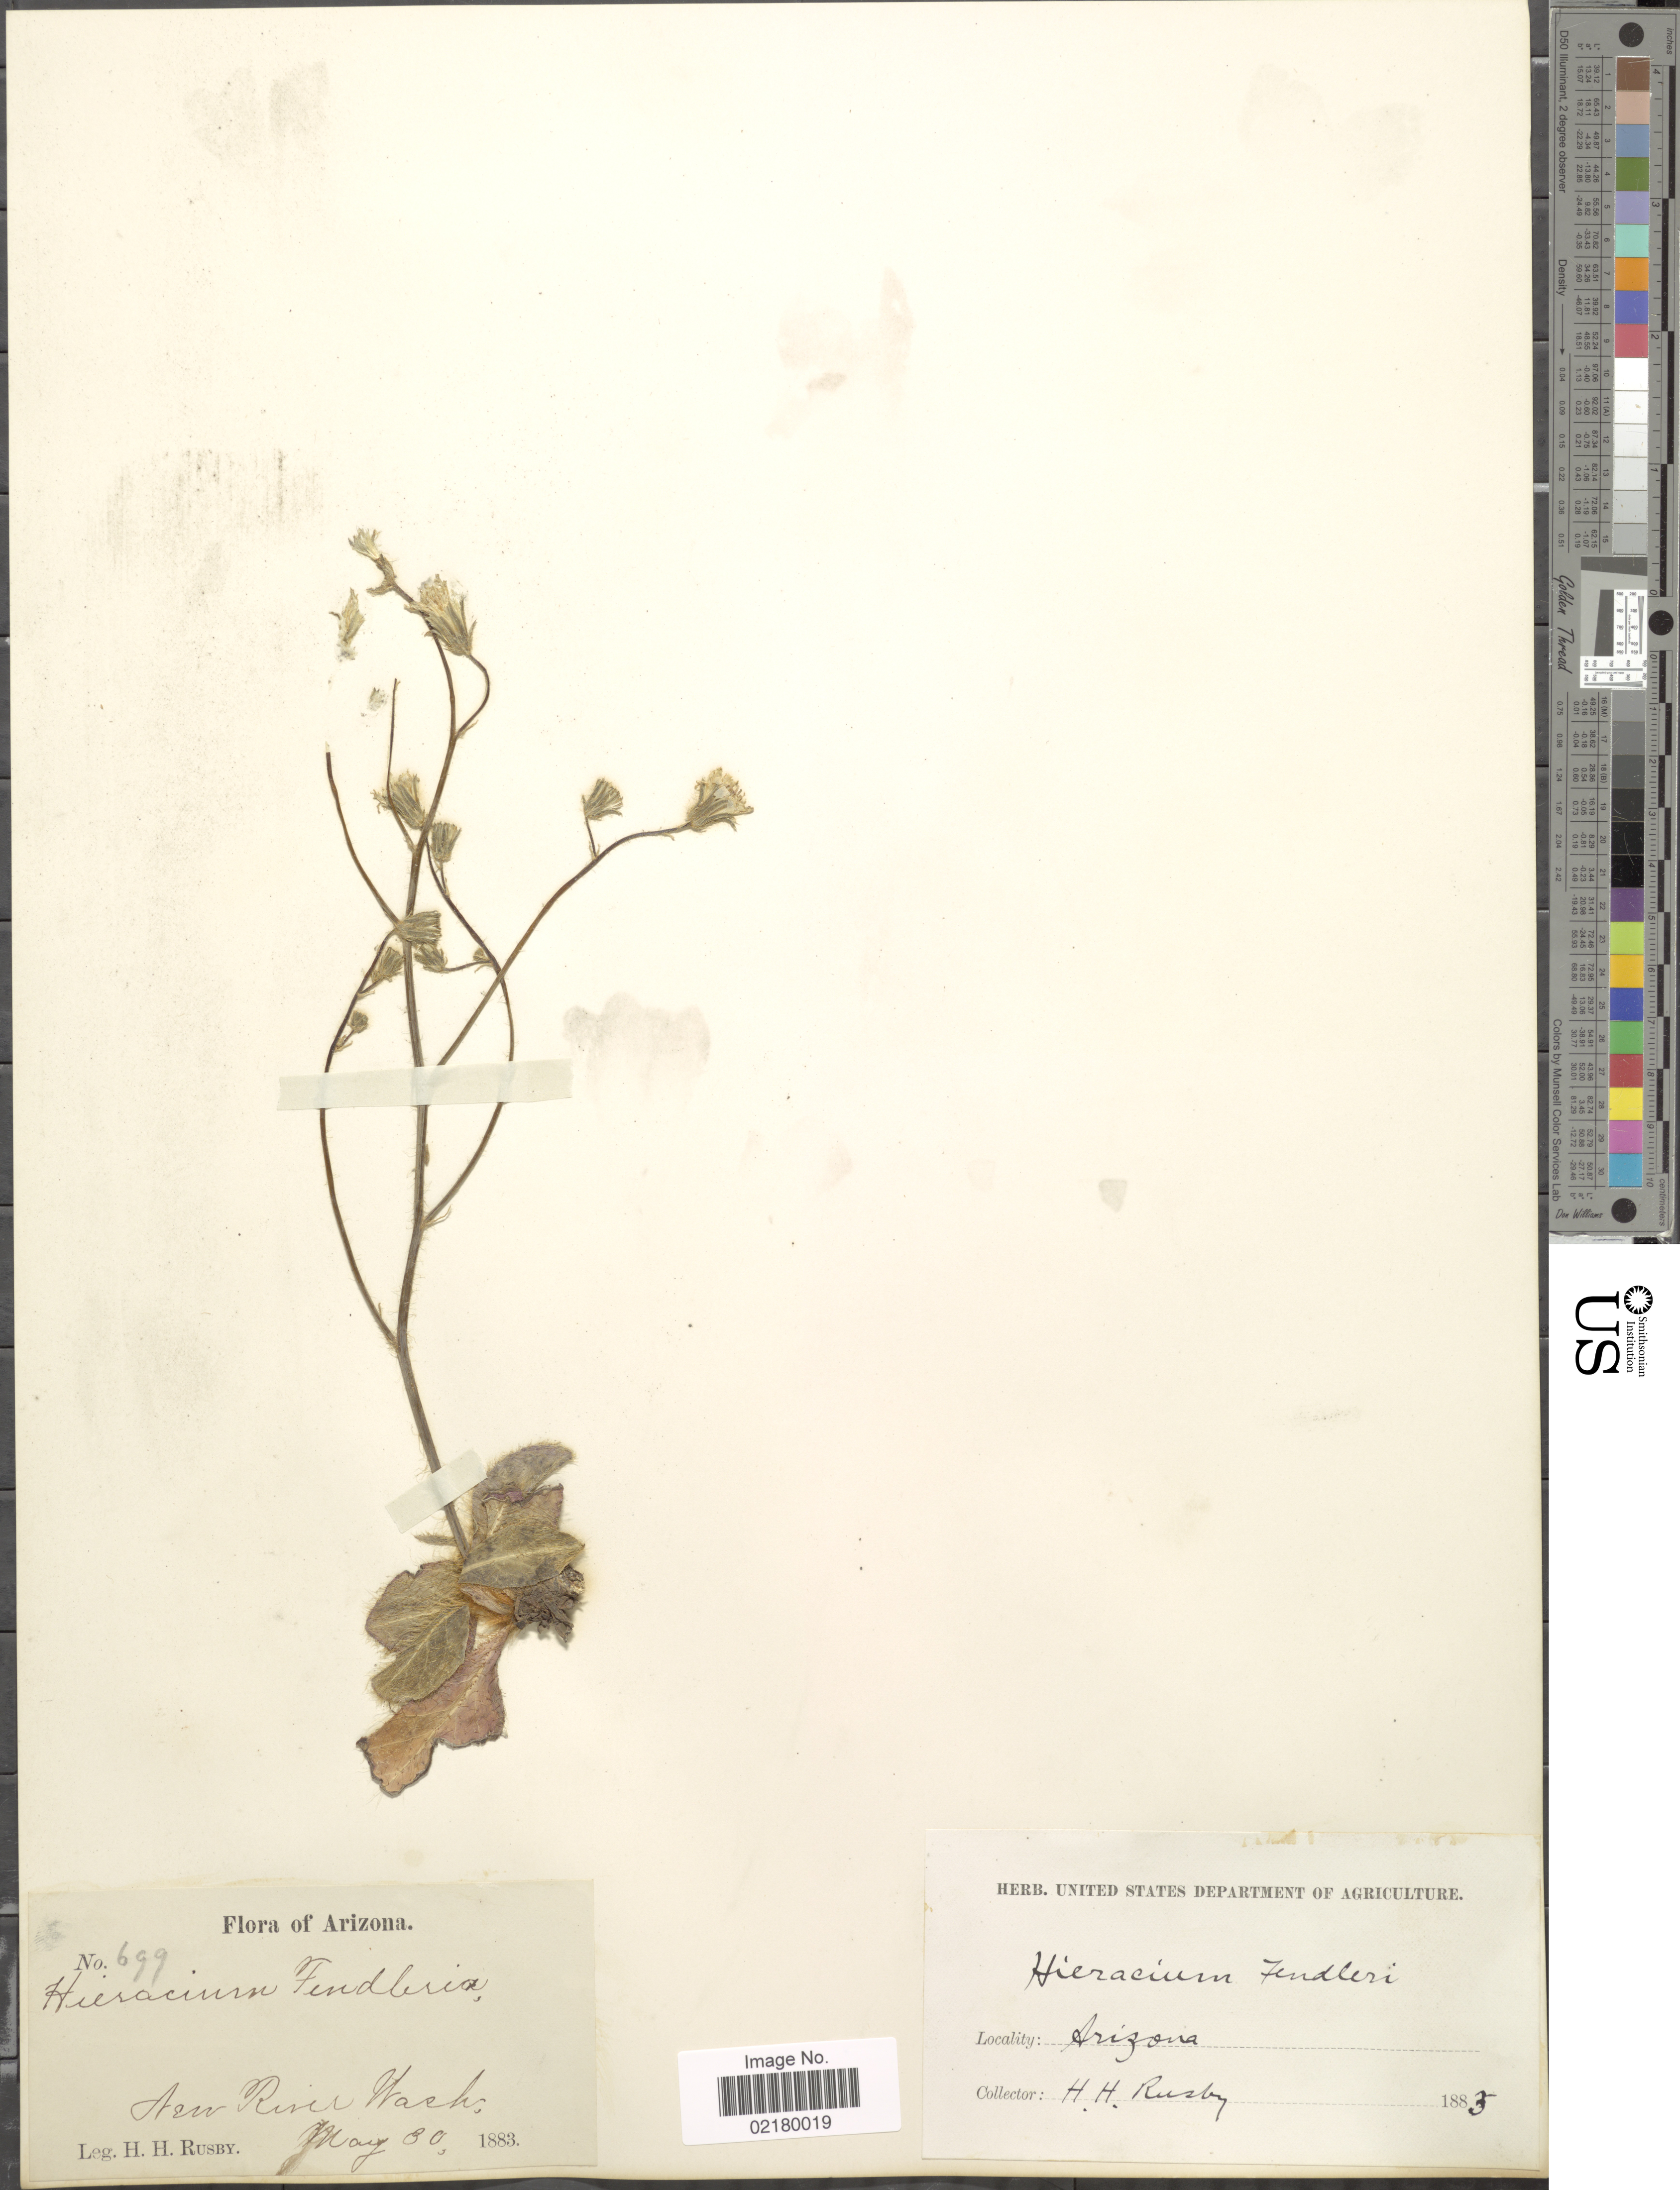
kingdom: Plantae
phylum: Tracheophyta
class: Magnoliopsida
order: Asterales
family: Asteraceae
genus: Hieracium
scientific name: Hieracium fendleri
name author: Sch. Bip.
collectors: H. H. Rusby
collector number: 699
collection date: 1883-05-30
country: United States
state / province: Arizona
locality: Aen River Wash,